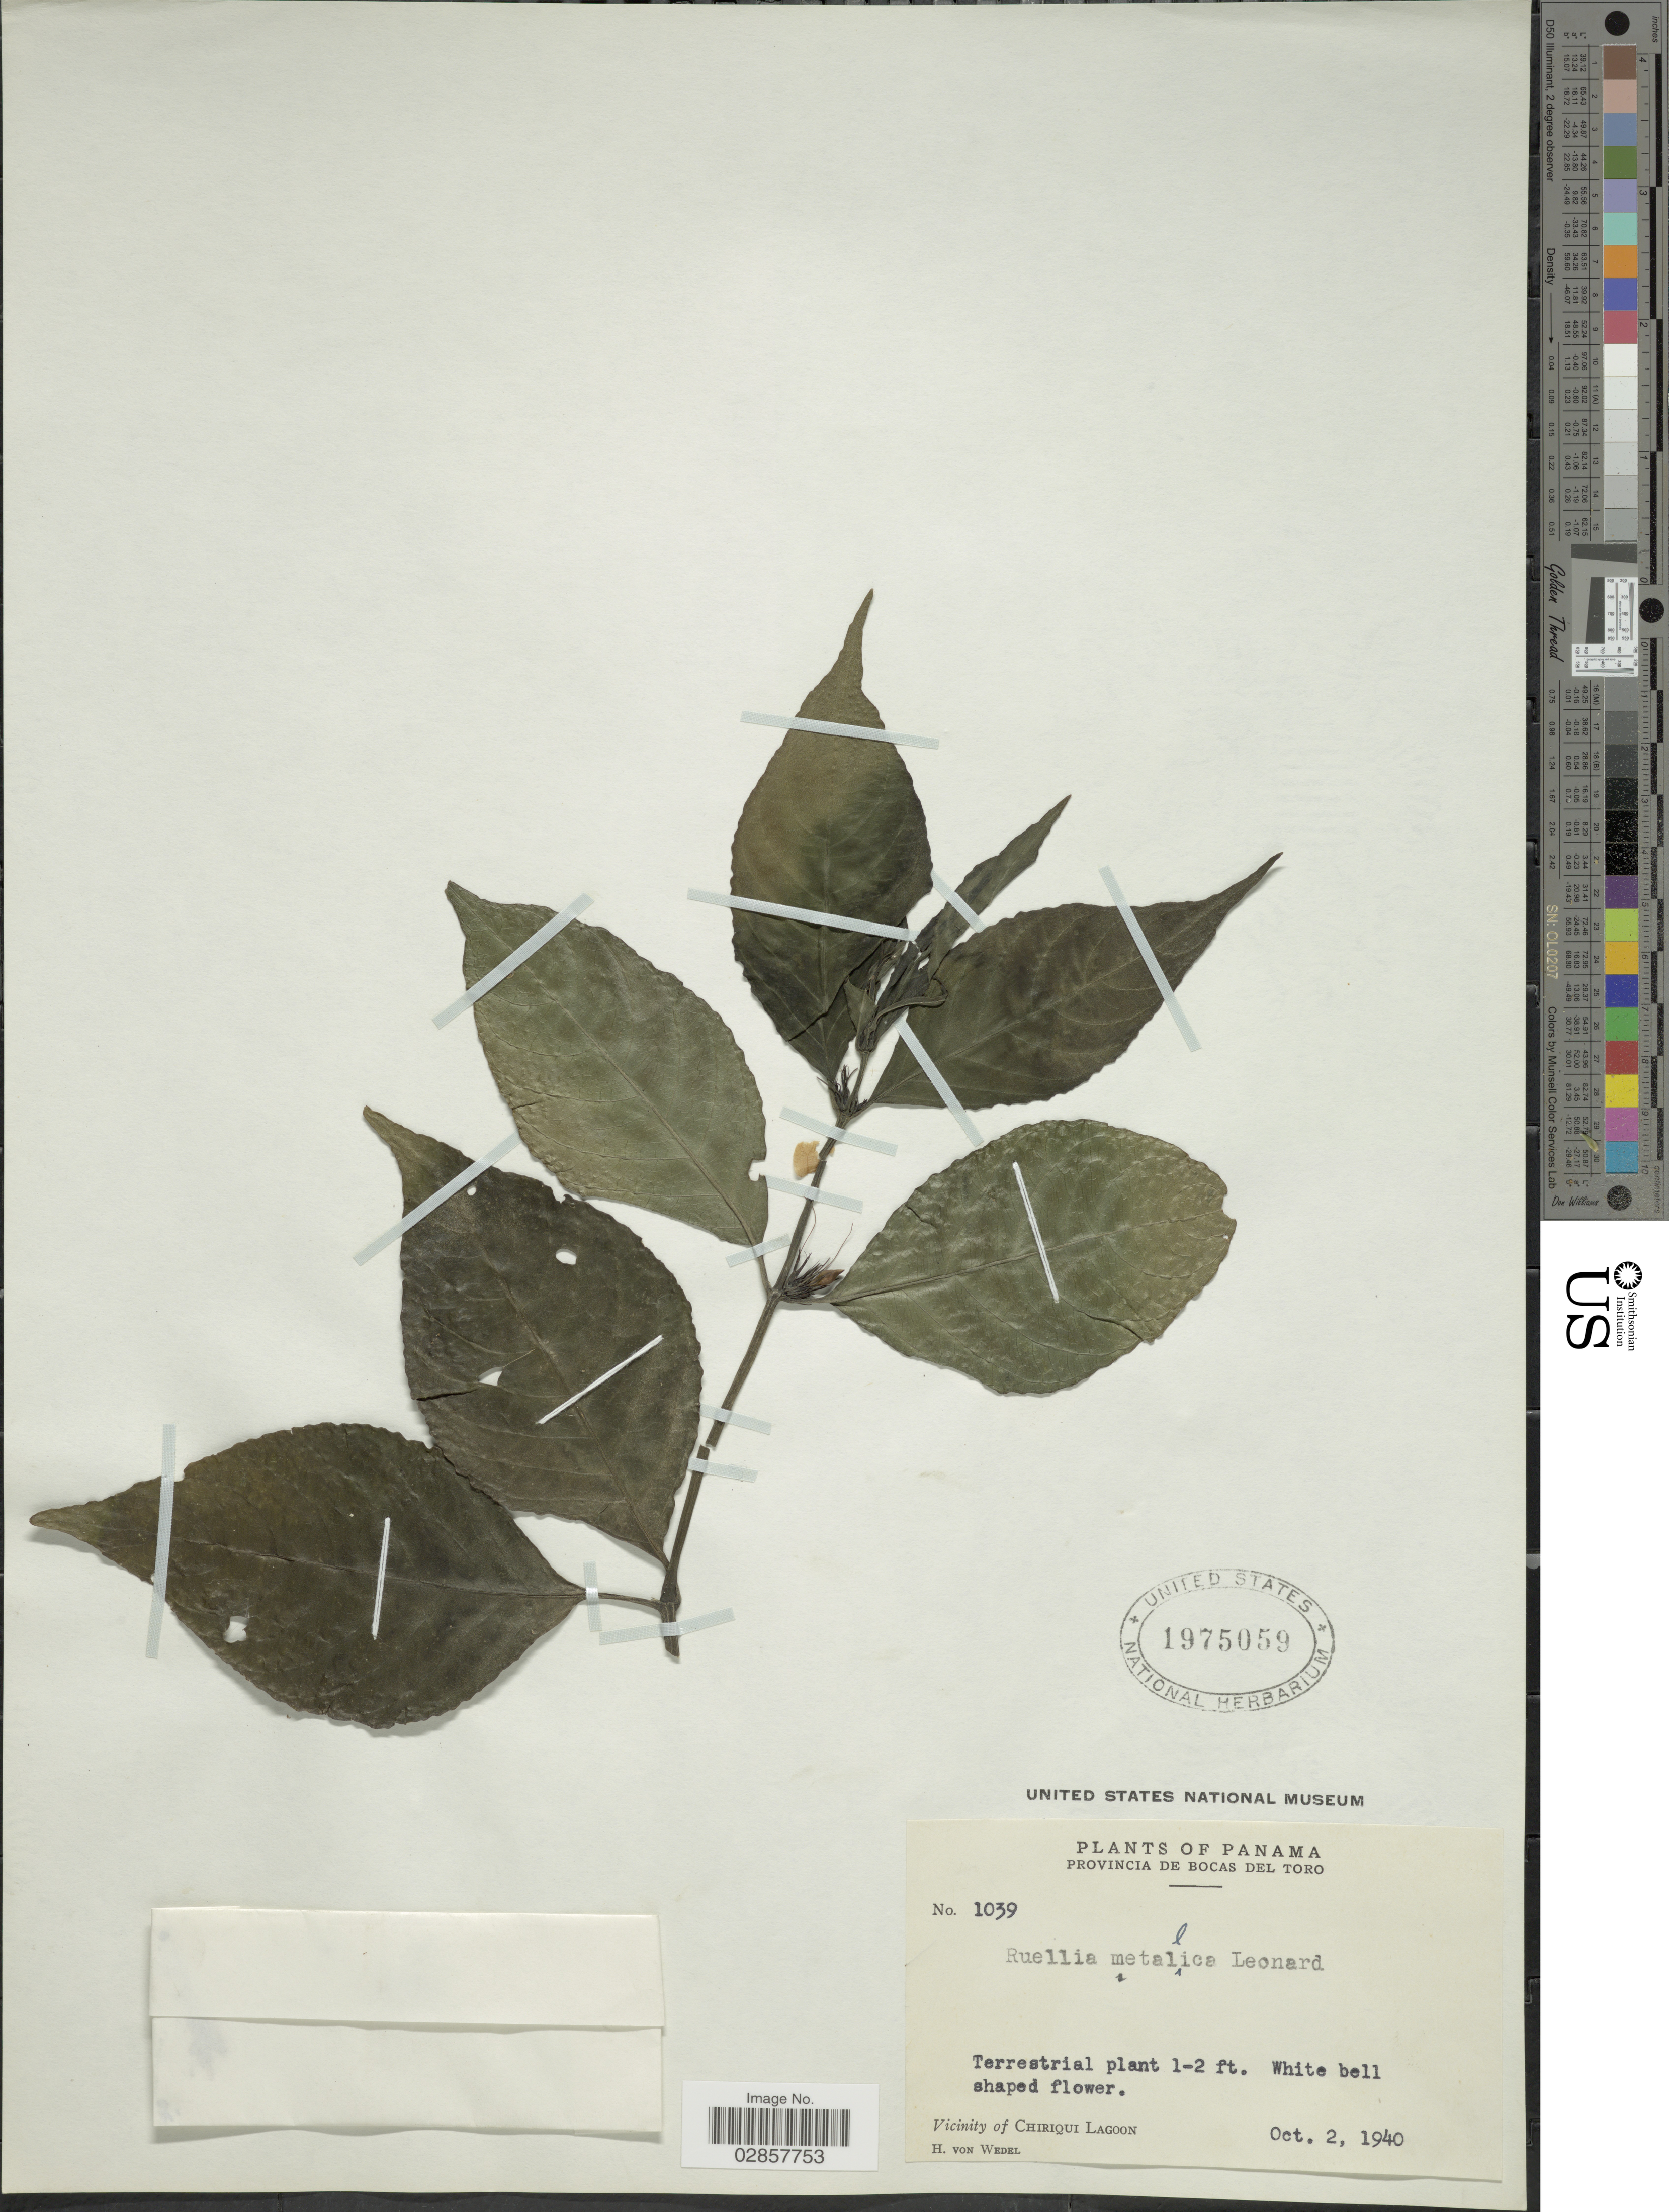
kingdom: Plantae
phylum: Tracheophyta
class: Magnoliopsida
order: Lamiales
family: Acanthaceae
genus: Ruellia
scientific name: Ruellia metallica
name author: Leonard in Standl.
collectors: H. von Wedel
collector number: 1039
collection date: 1940-10-02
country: Panama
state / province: Bocas del Toro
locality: Vicinity of Chiriqui Lagoon.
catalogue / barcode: US 1975059